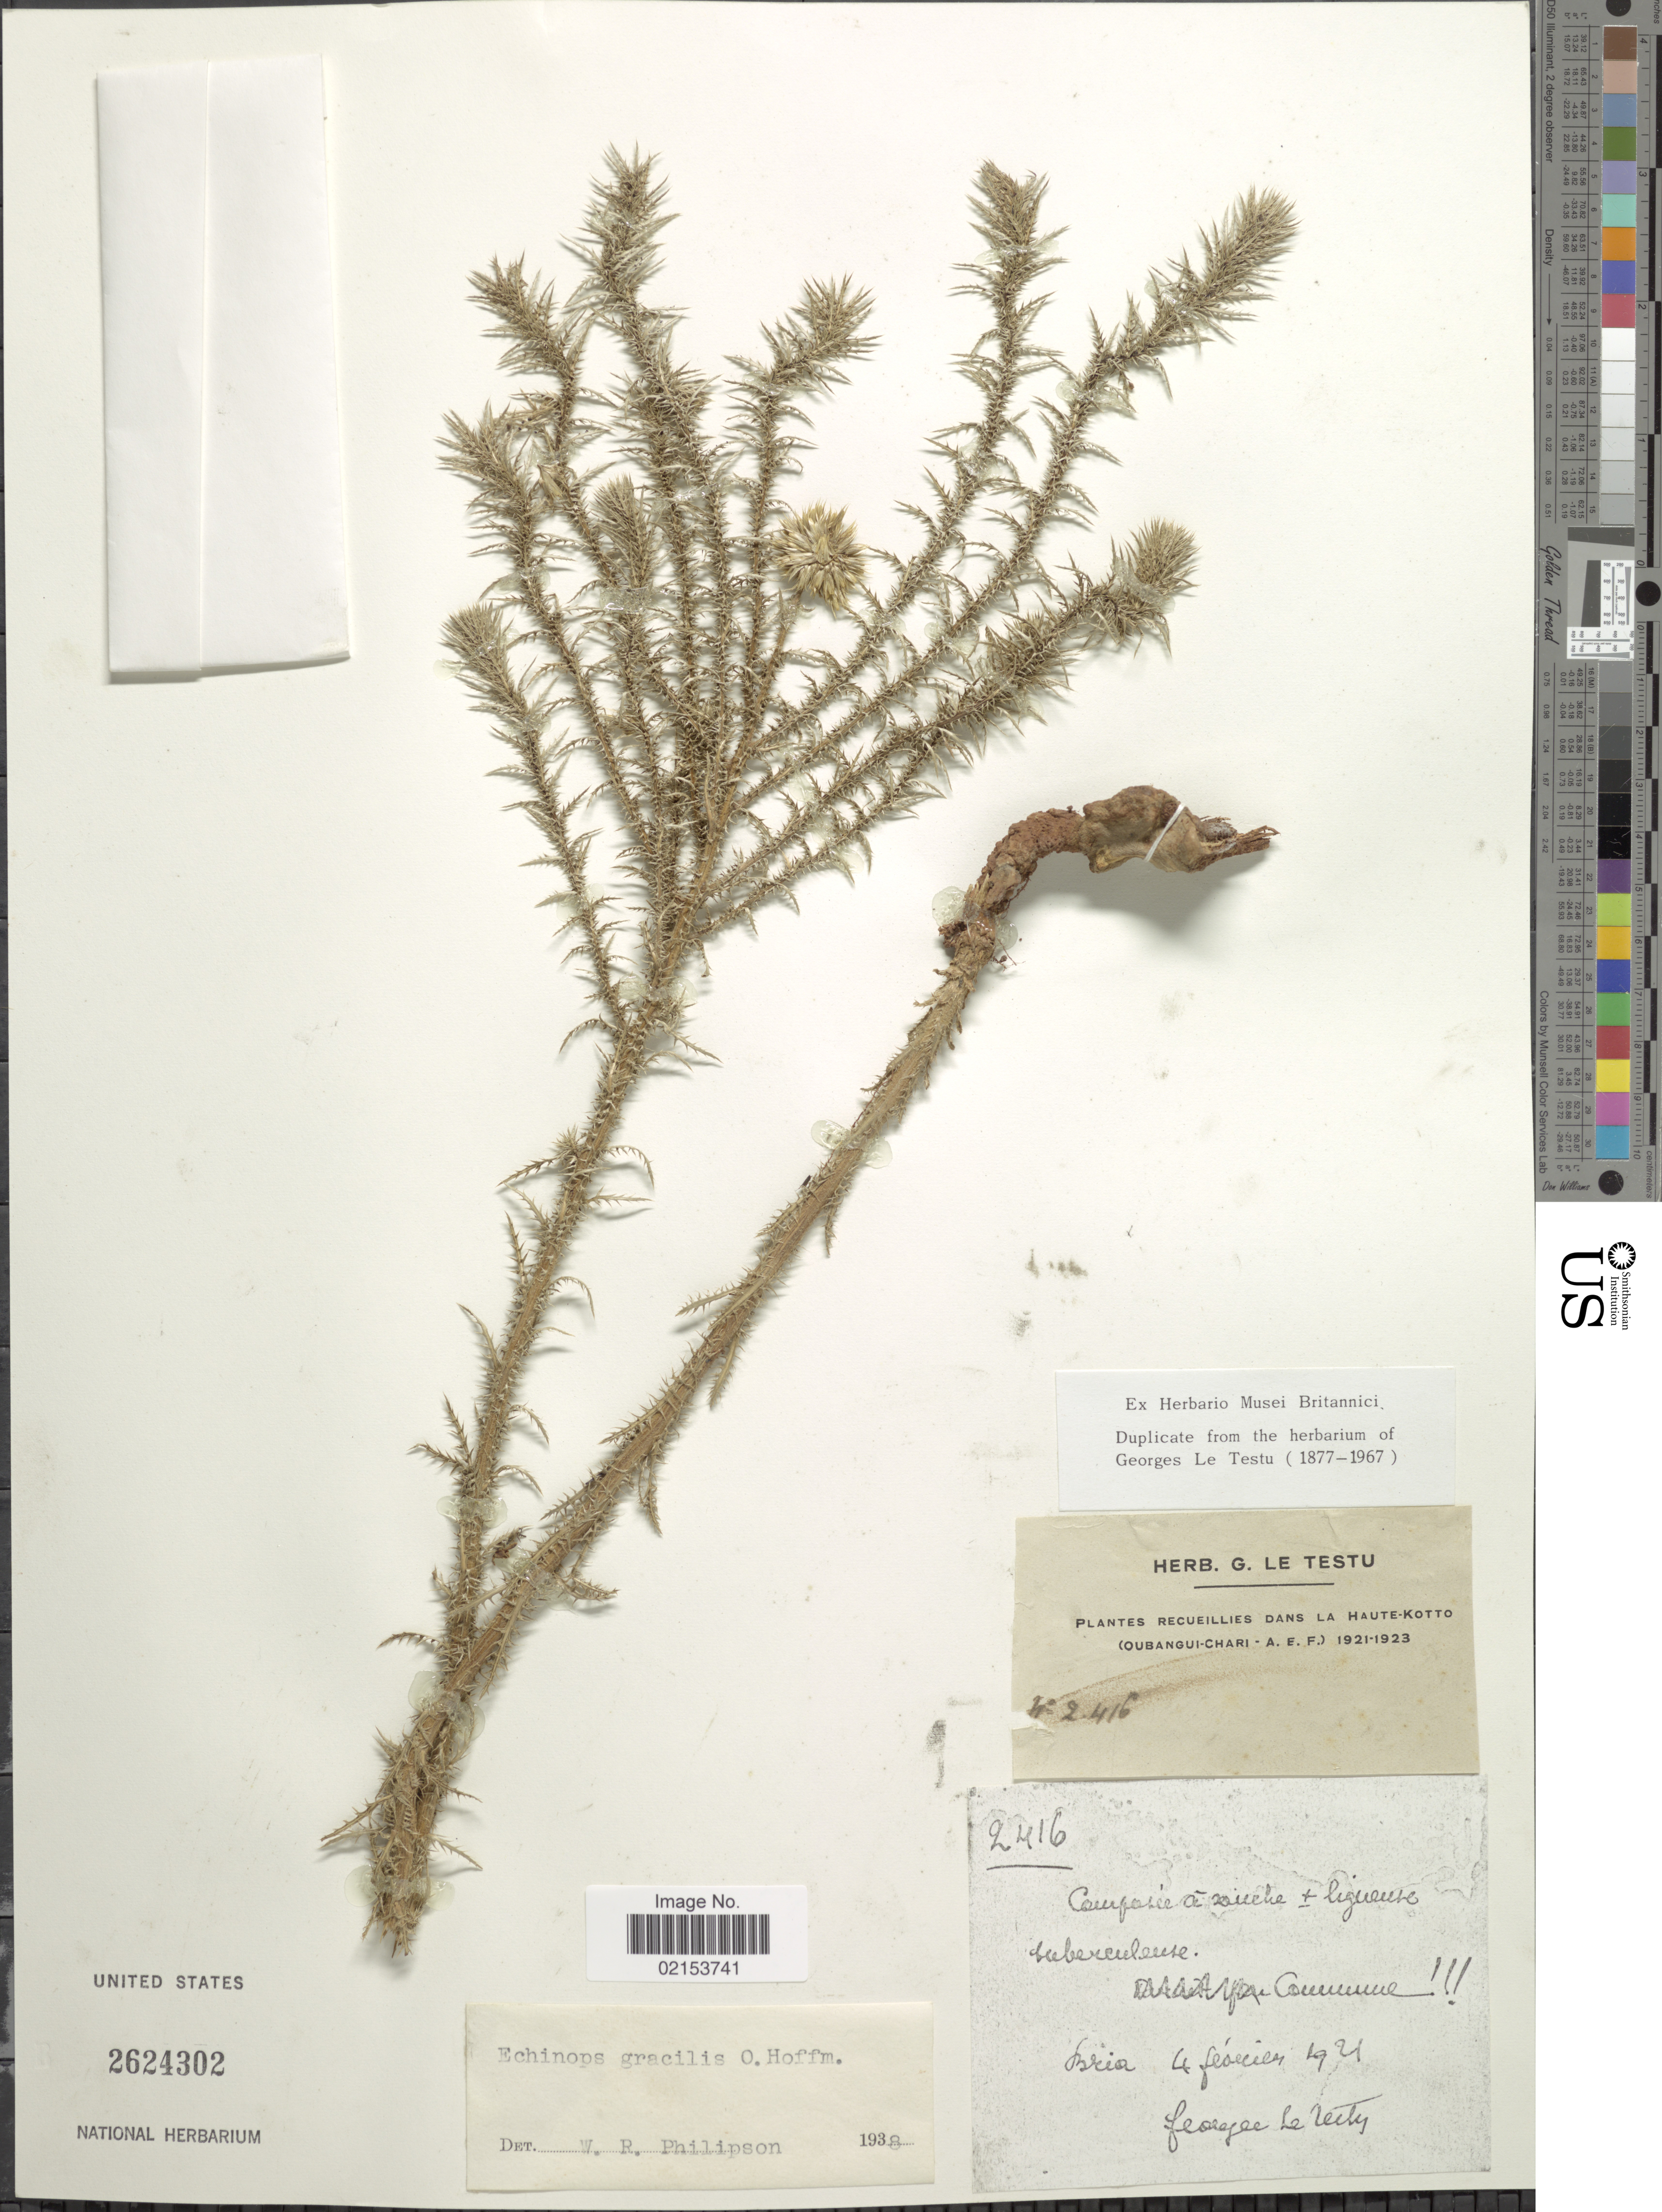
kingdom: Plantae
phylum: Tracheophyta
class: Magnoliopsida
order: Asterales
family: Asteraceae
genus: Echinops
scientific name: Echinops gracilis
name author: O. Hoffm.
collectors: G. Le Testu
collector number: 2416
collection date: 1921-02-04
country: Central African Republic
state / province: Haute-Kotto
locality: Oubangui-Chari A.E.F. [illegible text]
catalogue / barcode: US 2624302